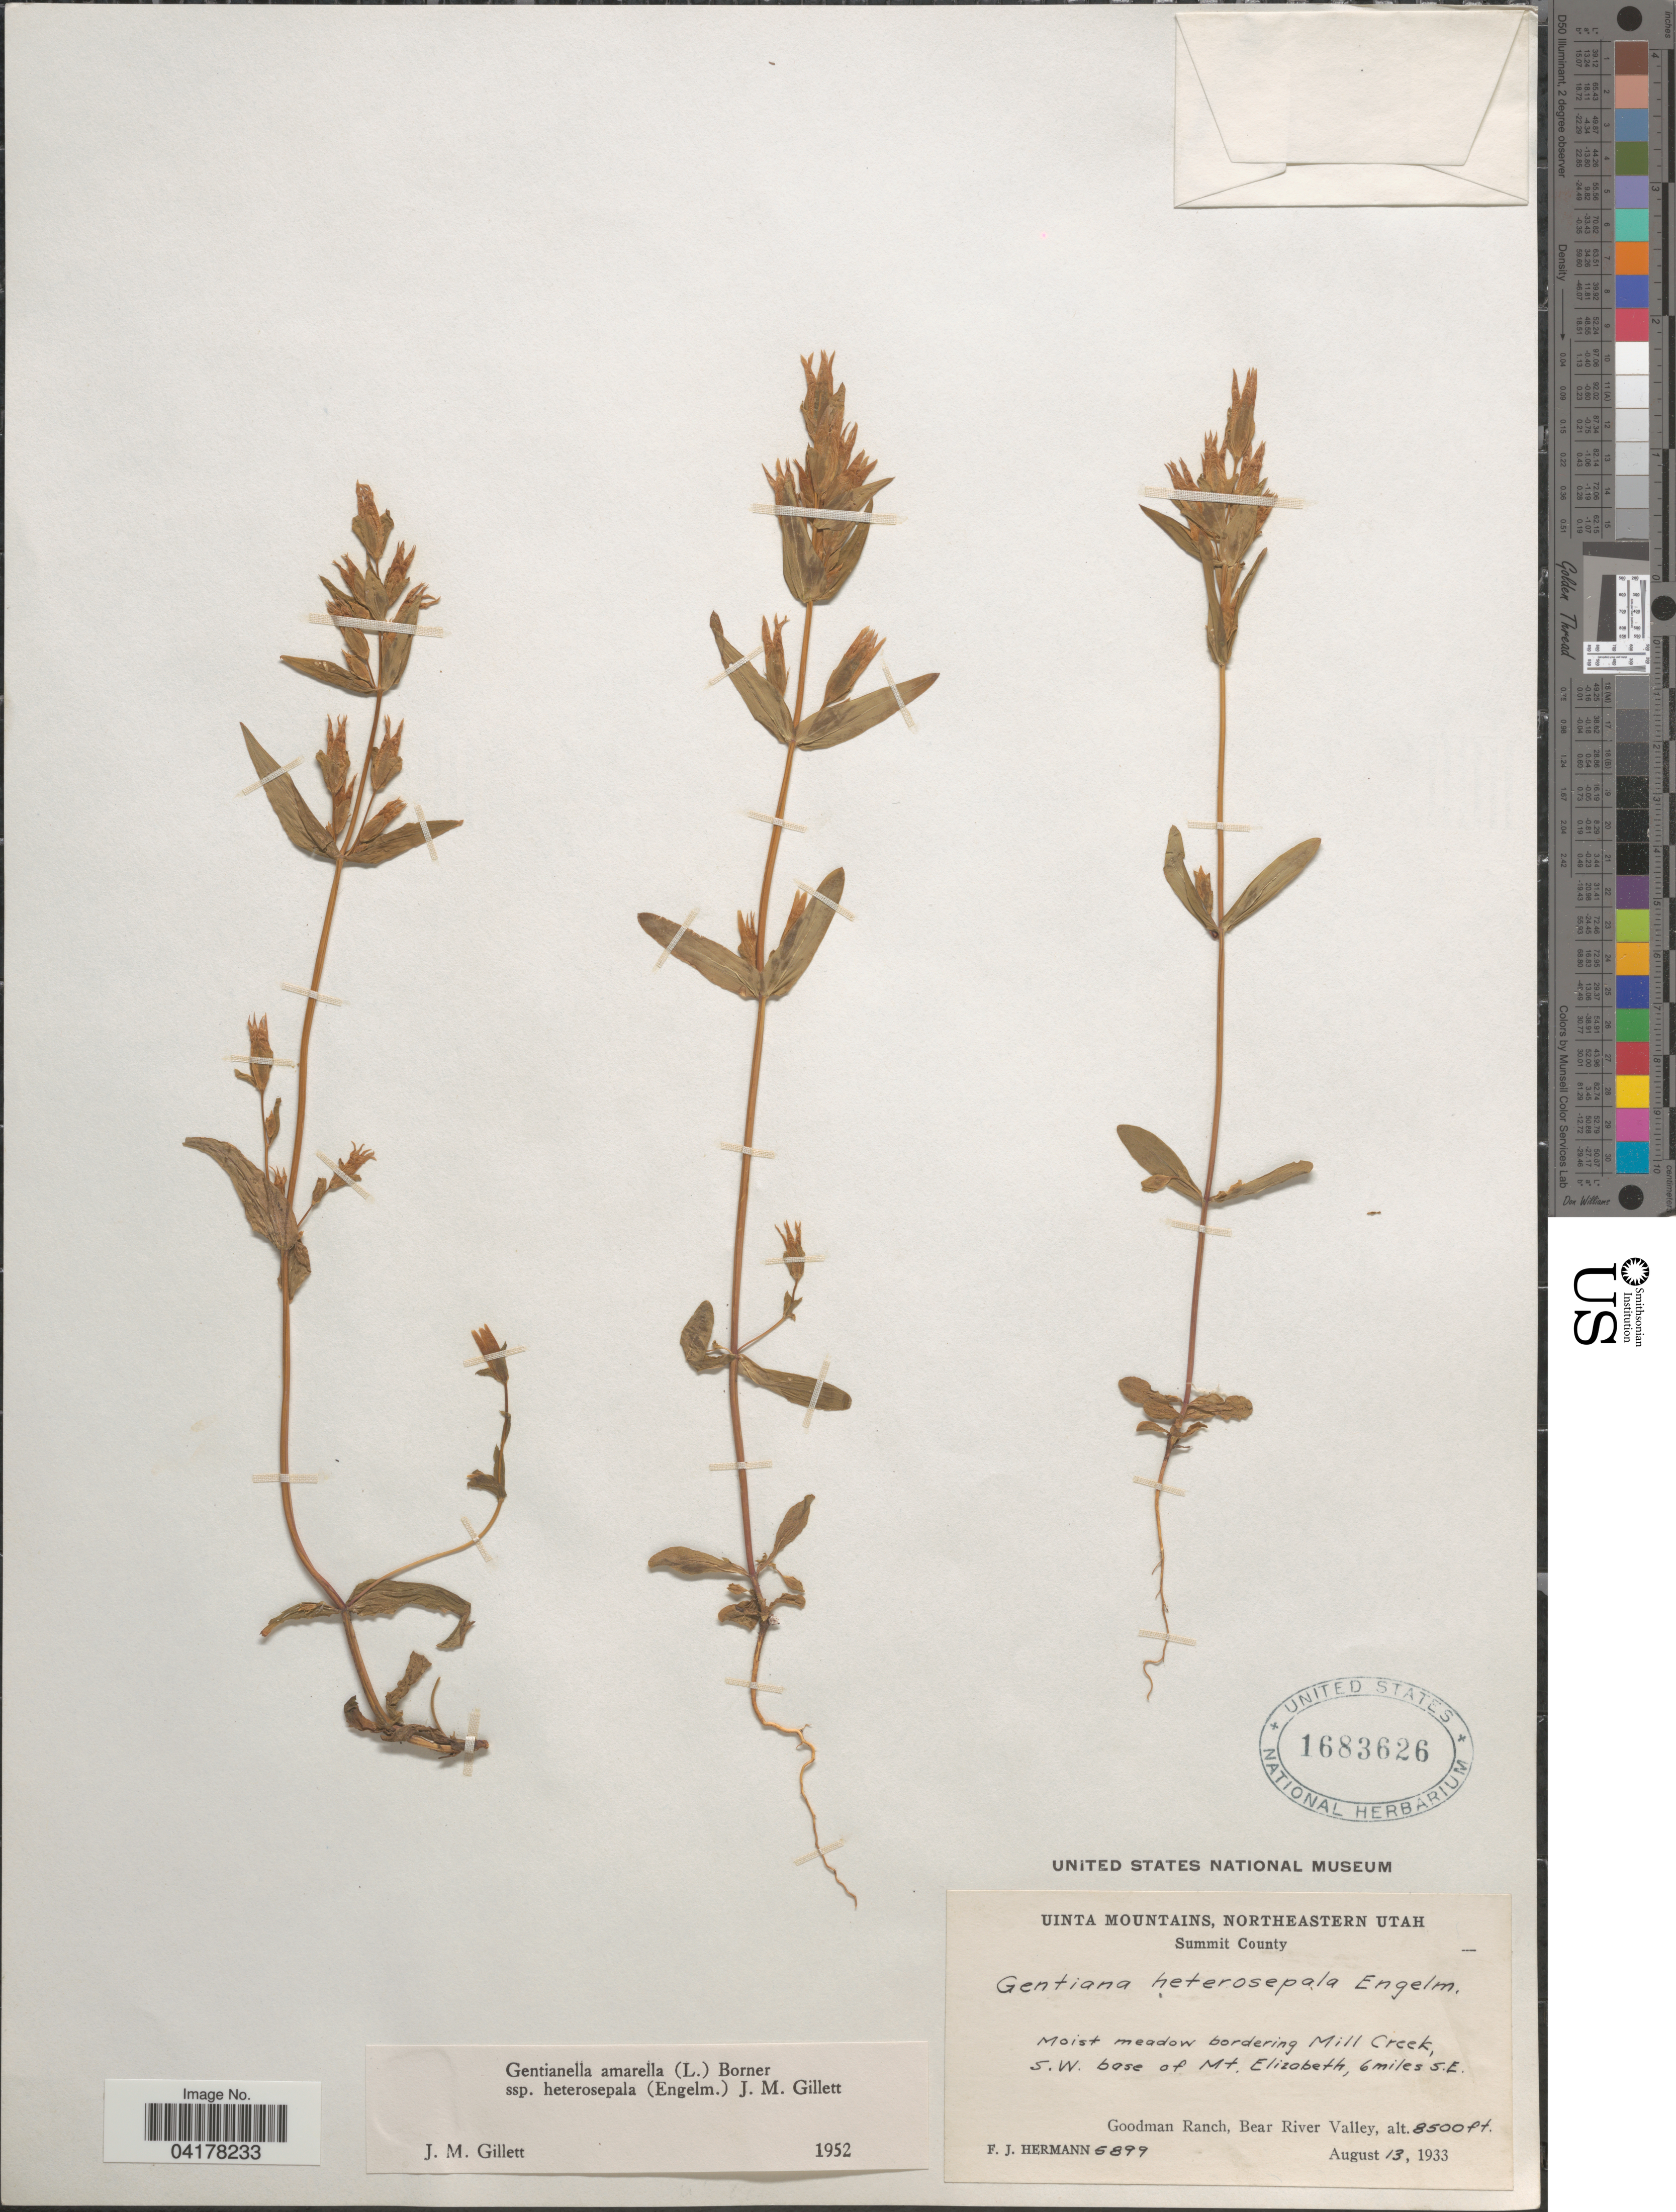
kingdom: Plantae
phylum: Tracheophyta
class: Magnoliopsida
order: Gentianales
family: Gentianaceae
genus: Gentianella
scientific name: Gentianella amarella subsp. heterosepala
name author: (Engelm.) J.M. Gillet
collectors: F. J. Hermann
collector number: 5899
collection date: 1933-08-13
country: United States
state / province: Utah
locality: Uinta Mountains, Northeastern Utah. Summit County. Moist meadow bordering Mill Creek, S.W. base of Mt. Elizabeth, 6 miles S.E. Goodman Ranch, Bear River Valley.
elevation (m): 2591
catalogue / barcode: US 1683626